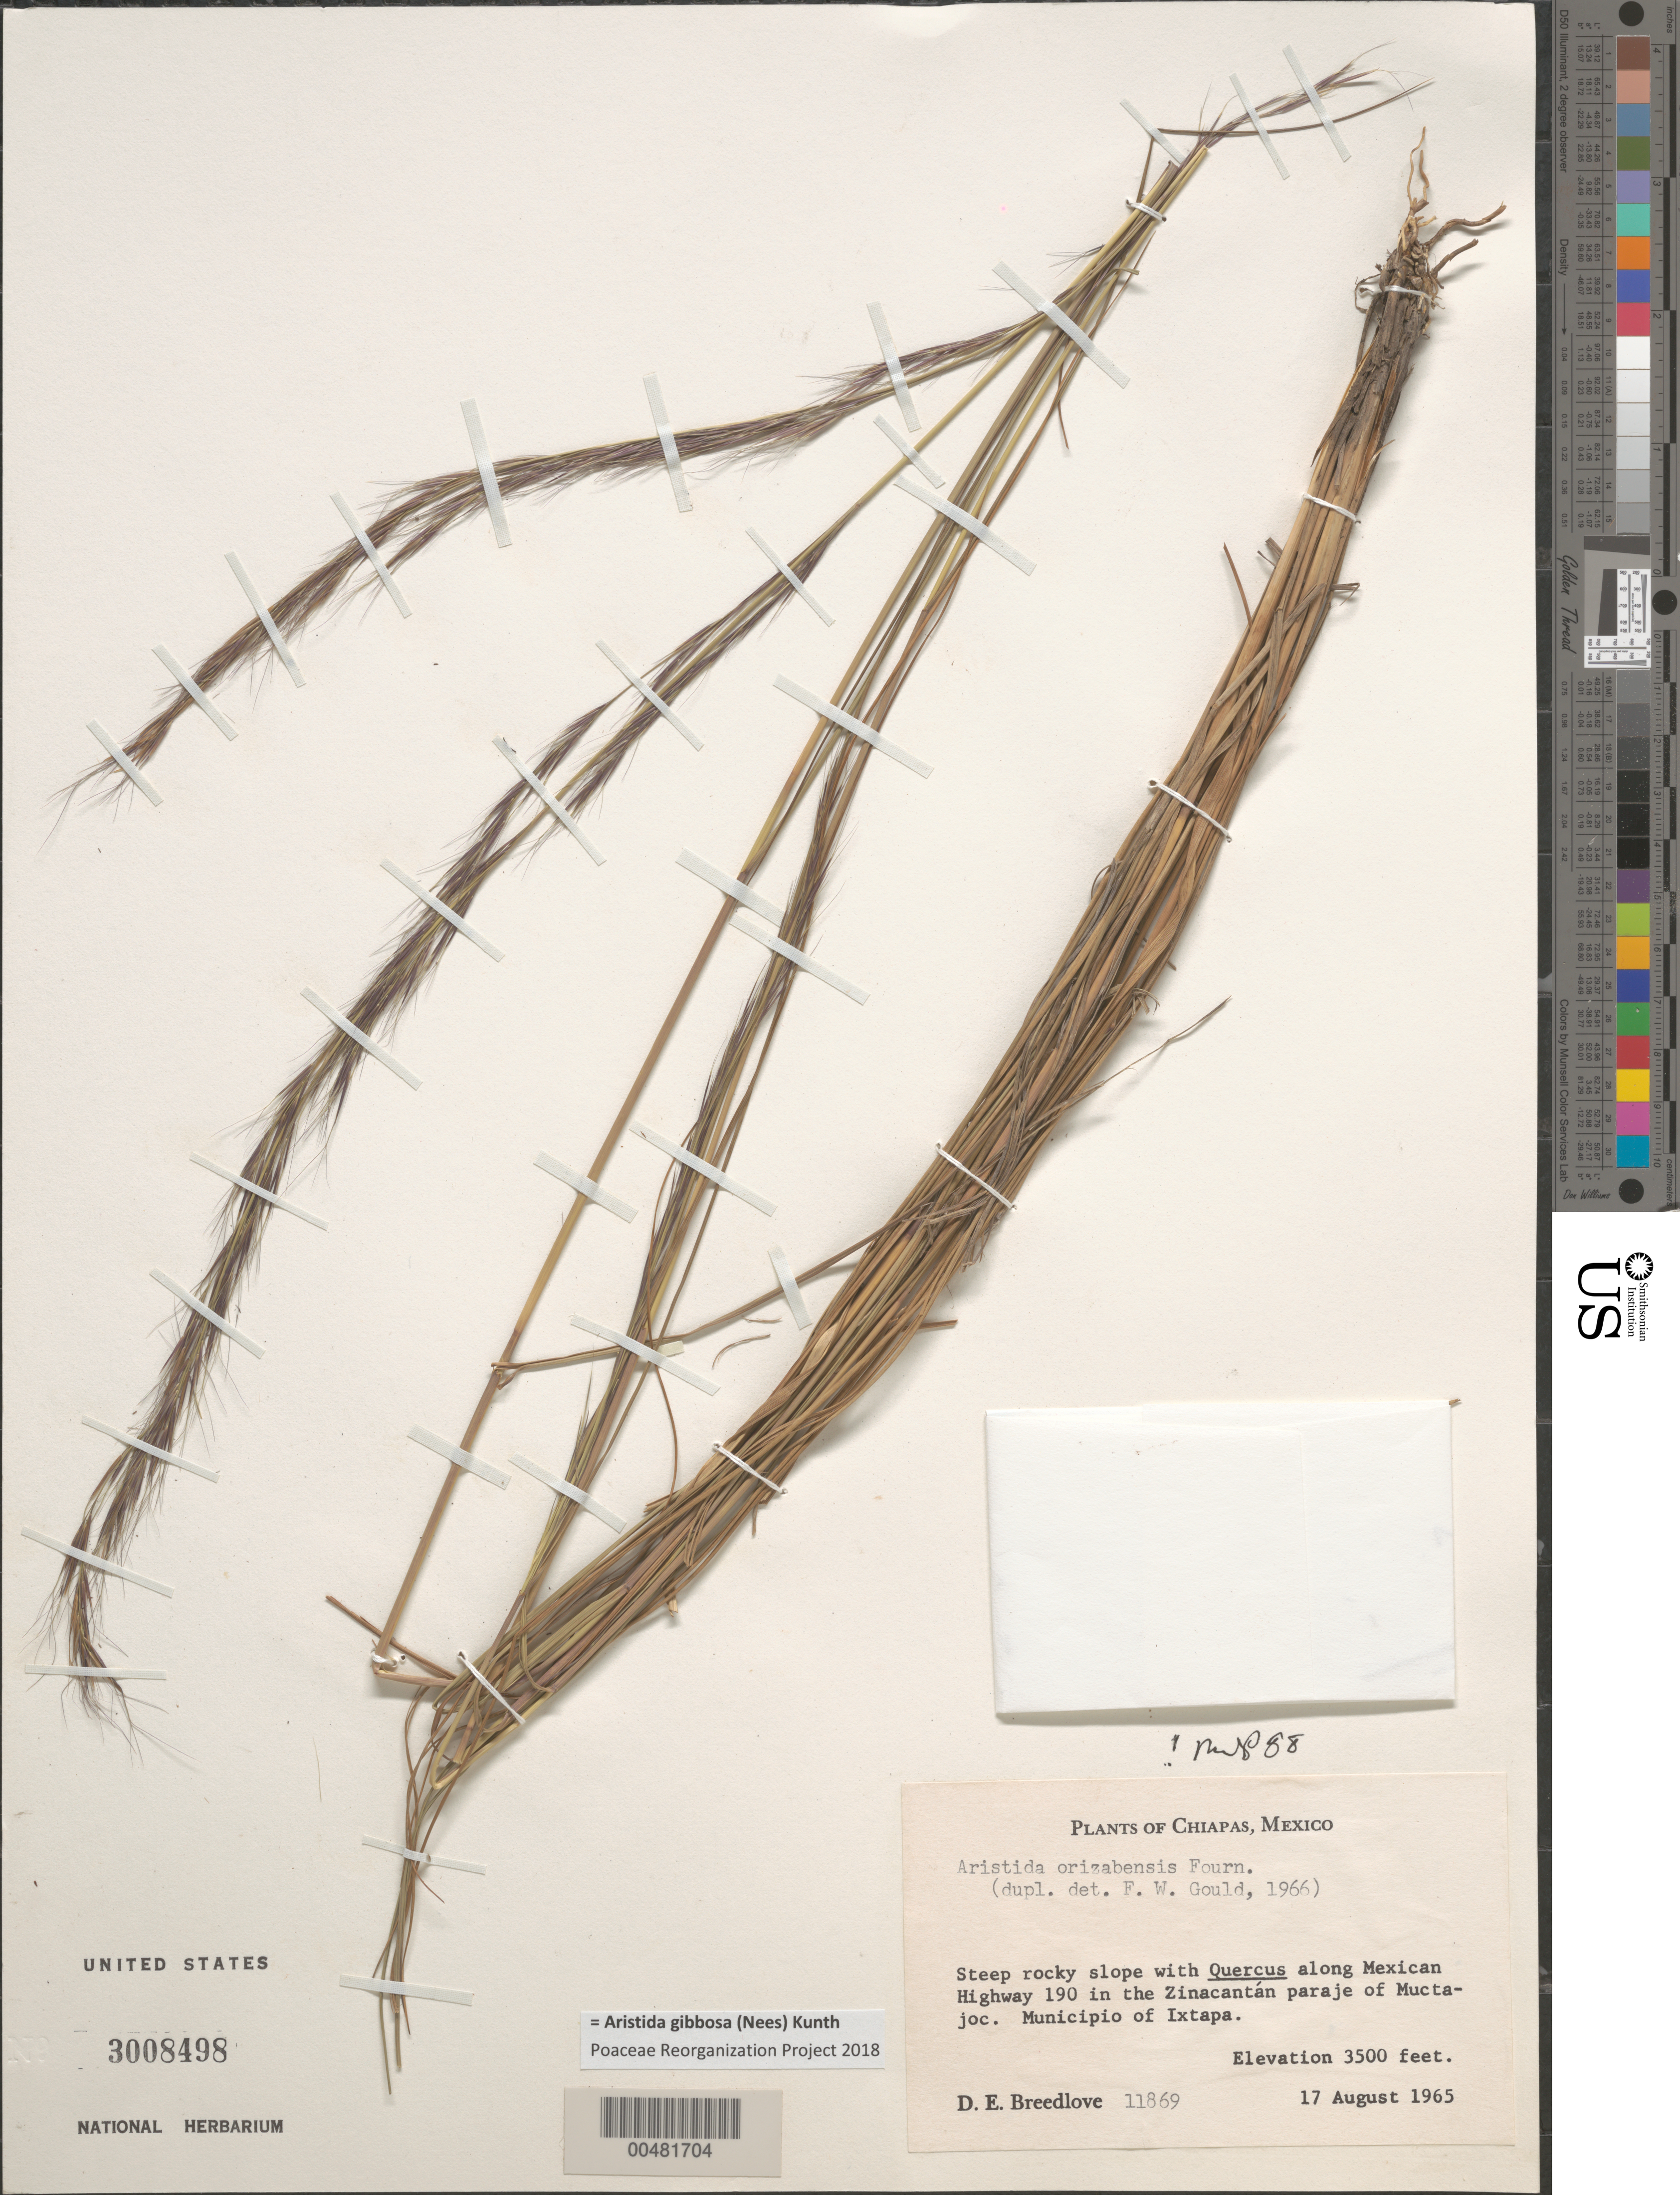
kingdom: Plantae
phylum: Tracheophyta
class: Liliopsida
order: Poales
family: Poaceae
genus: Aristida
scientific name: Aristida gibbosa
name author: (Nees) Kunth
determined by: Poaceae Reorganization Project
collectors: D. E. Breedlove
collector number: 11869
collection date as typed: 17 Aug 1965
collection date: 1965-08-17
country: Mexico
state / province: Chiapas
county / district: Ixtapa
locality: Along Mexican Highway 190 in the Zinacantán paraje of Muctajoc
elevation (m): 1067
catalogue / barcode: US 3008498